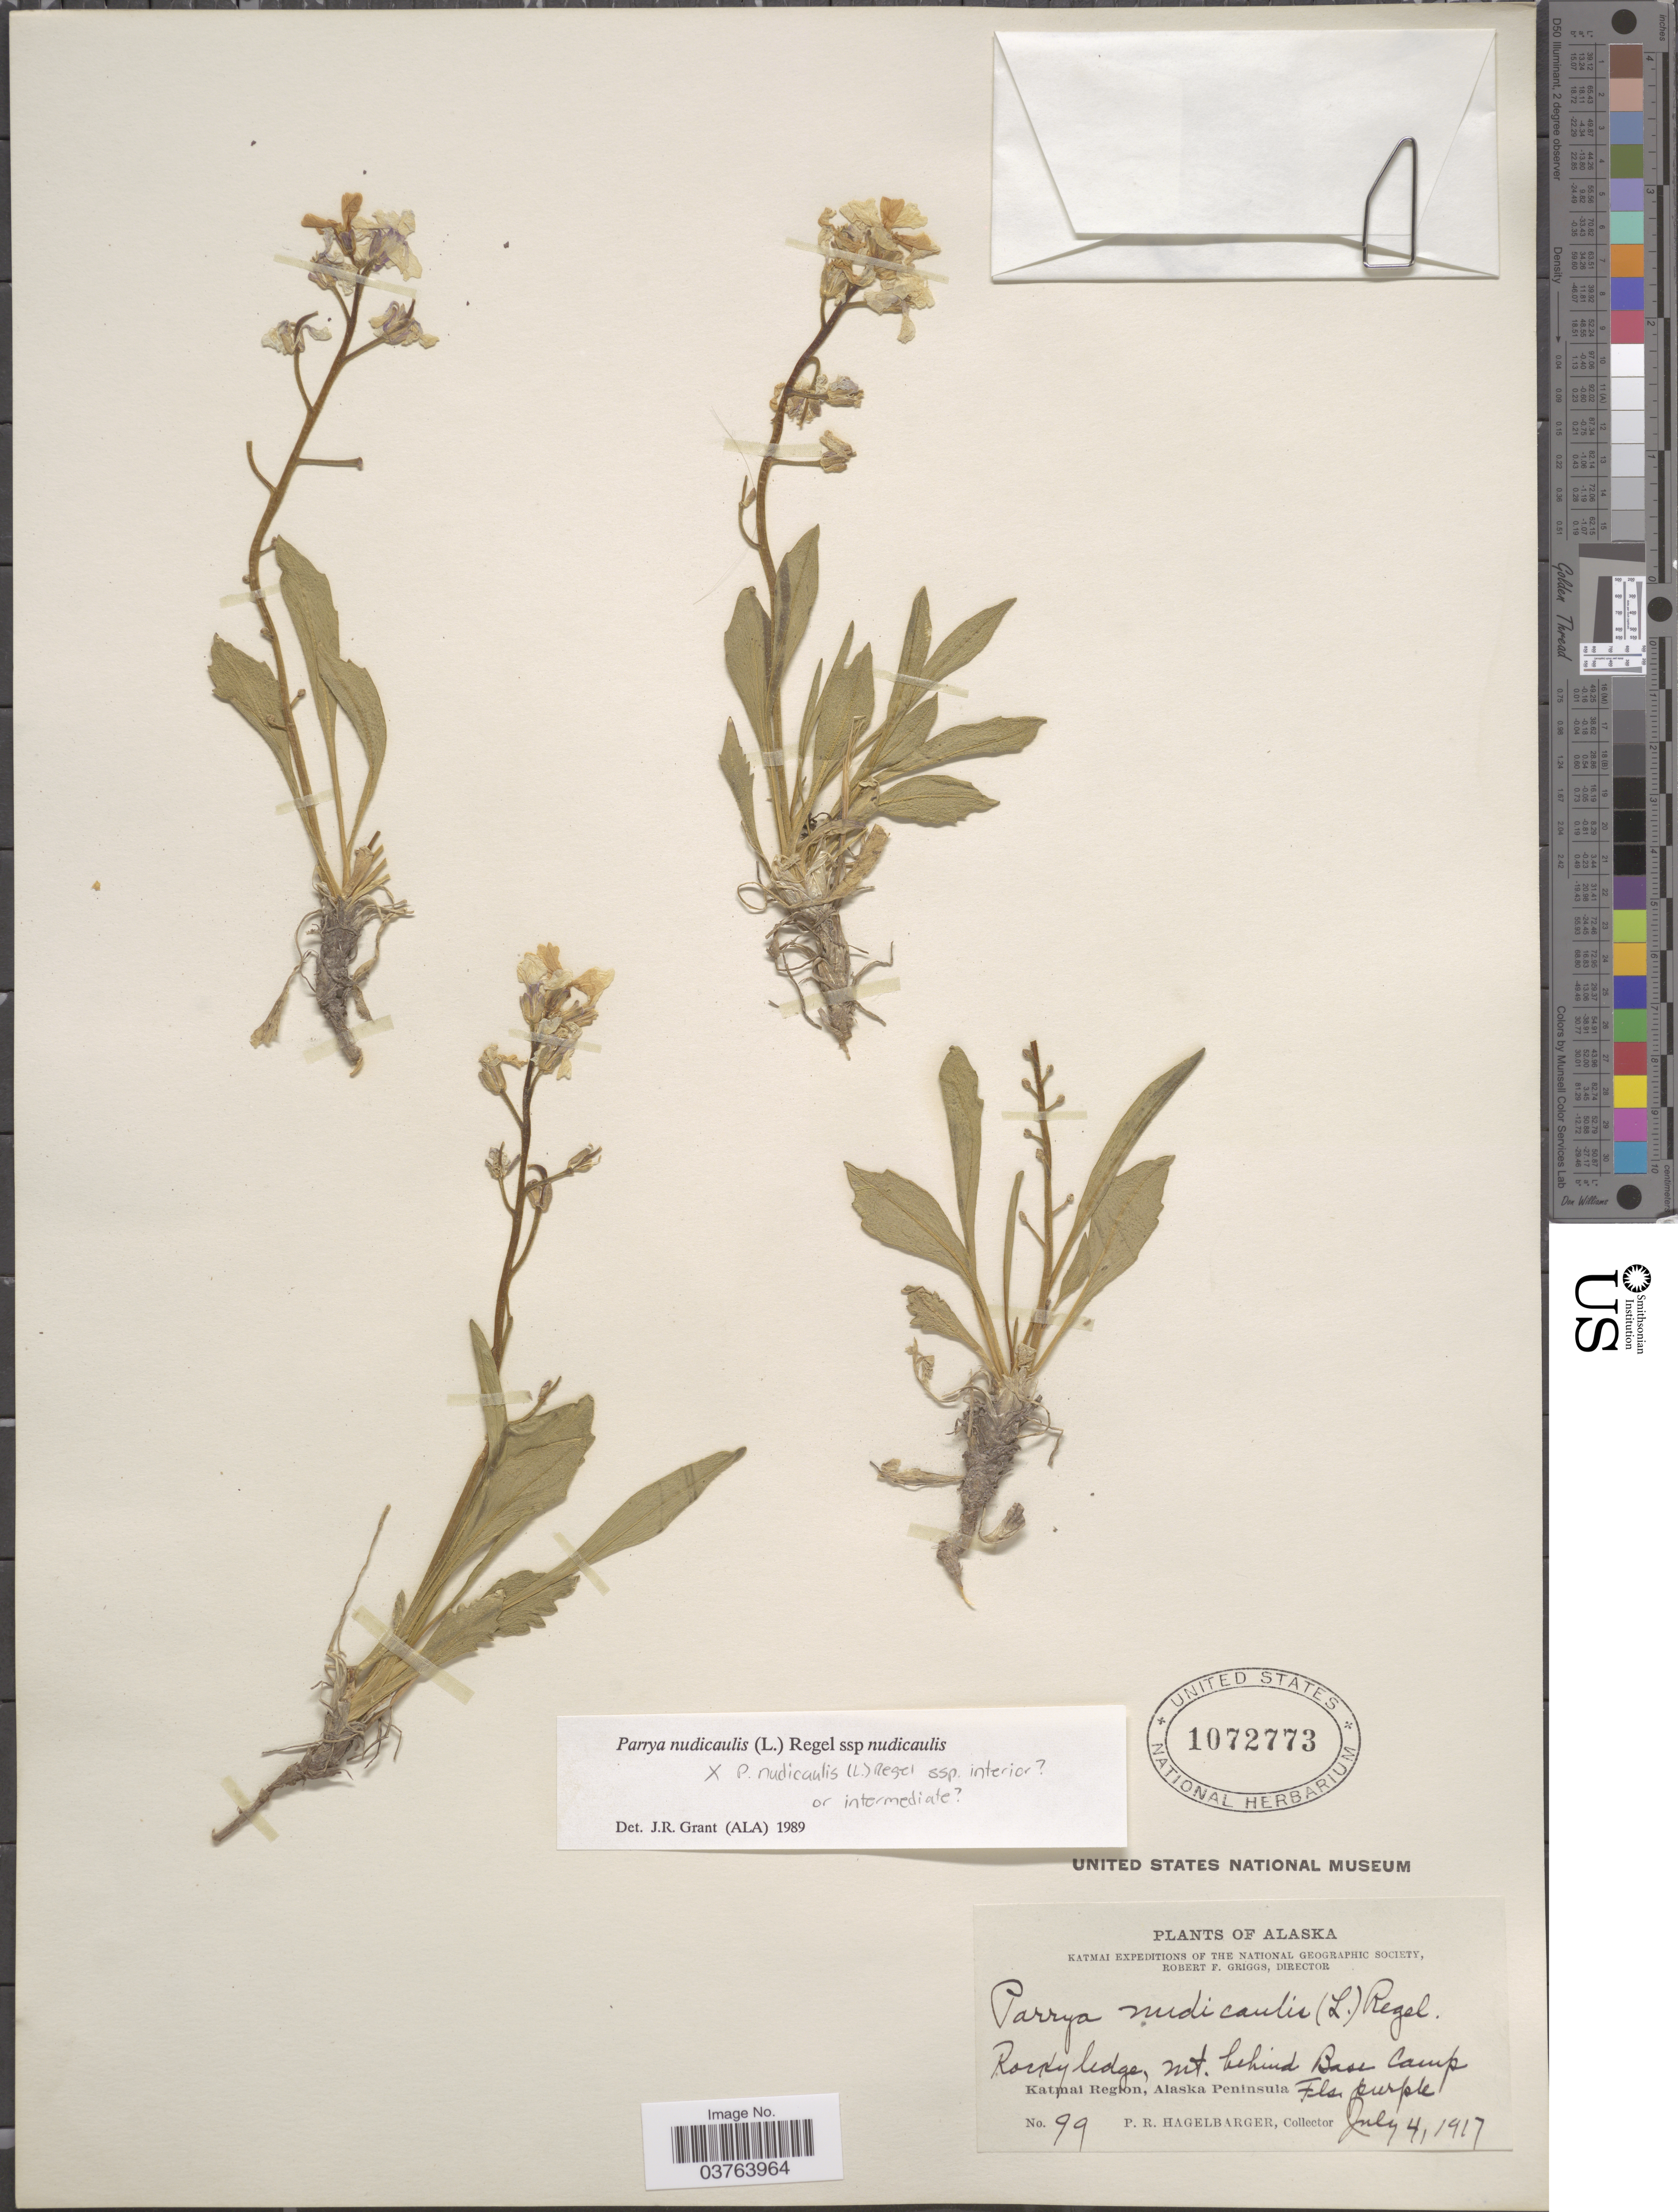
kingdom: Plantae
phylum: Tracheophyta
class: Magnoliopsida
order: Brassicales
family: Brassicaceae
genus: Parrya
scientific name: Parrya nudicaulis subsp. nudicaulis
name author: (L.) Regel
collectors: P. Hagelbarger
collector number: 99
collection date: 1917-07-04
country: United States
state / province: Alaska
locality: Katmai. Rocky ledge, mt. behind Base Camp. Katmai Region, Alaska Peninsula.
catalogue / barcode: US 1072773